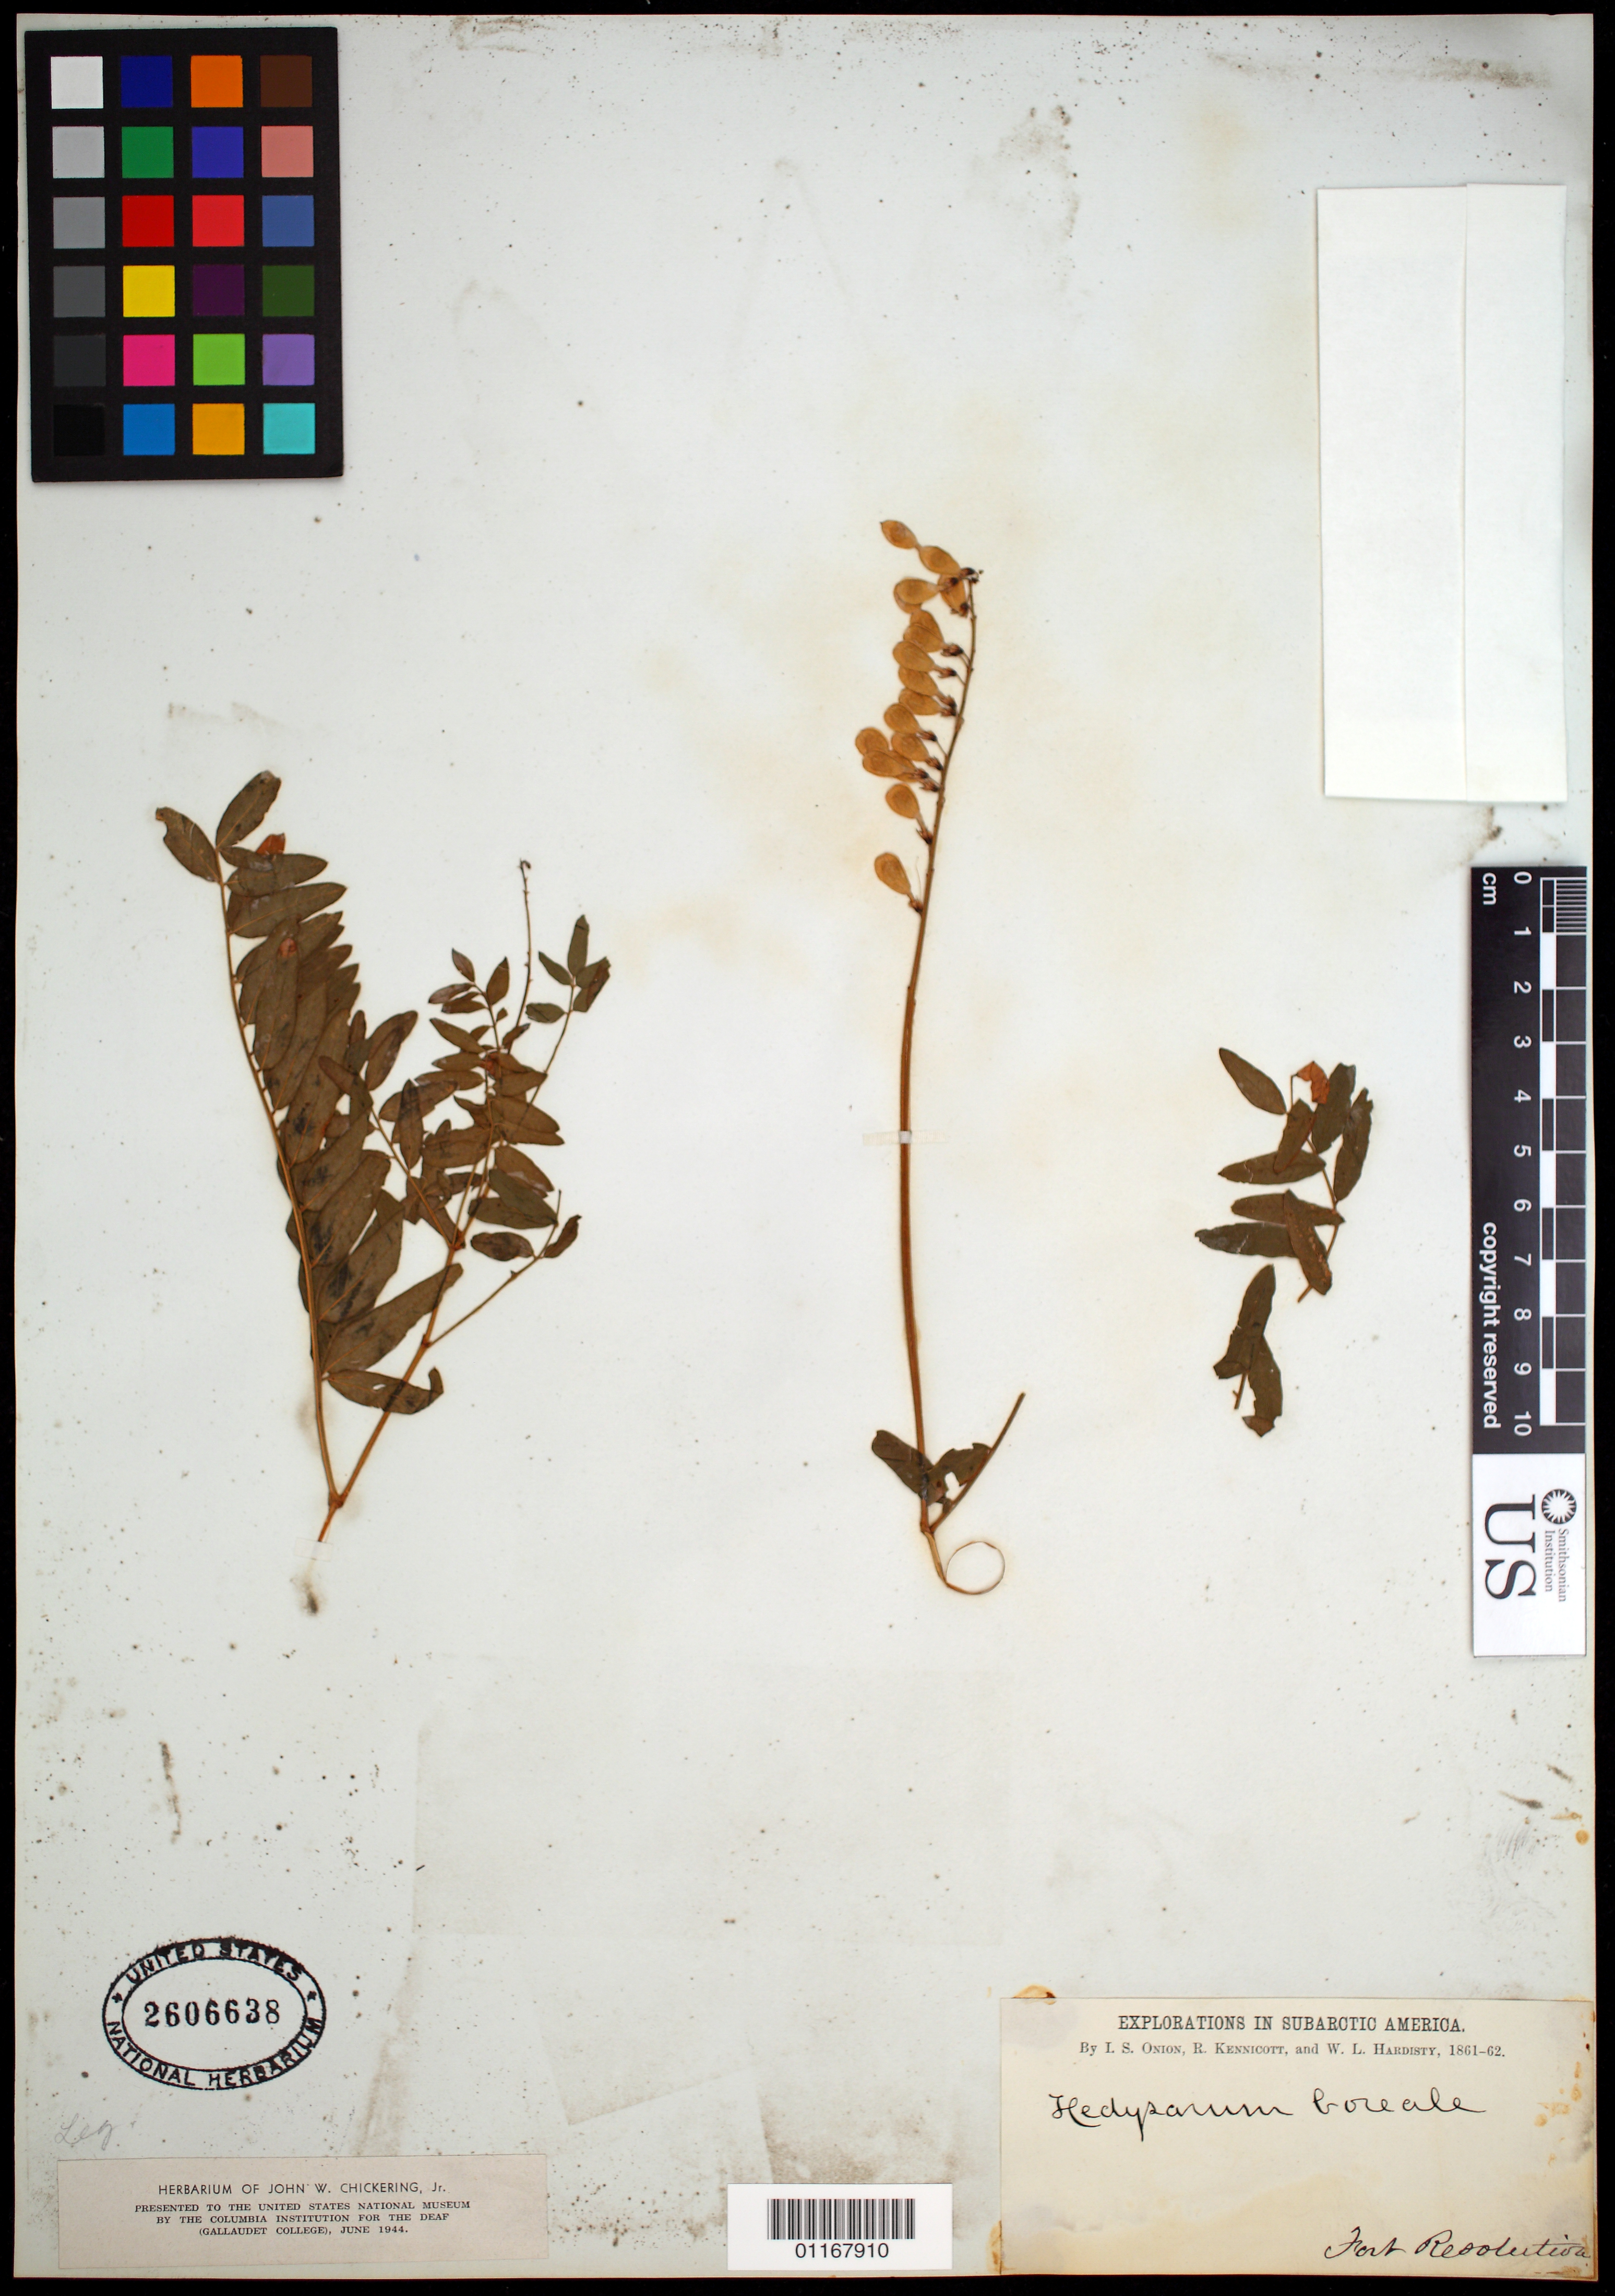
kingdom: Plantae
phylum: Tracheophyta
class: Magnoliopsida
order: Fabales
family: Fabaceae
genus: Hedysarum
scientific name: Hedysarum sp.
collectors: L. Onion, R. Kennicott & W. Hardisty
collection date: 1861/1862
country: Canada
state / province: Northwest Territories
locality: Fort Resolution.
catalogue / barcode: US 2606638